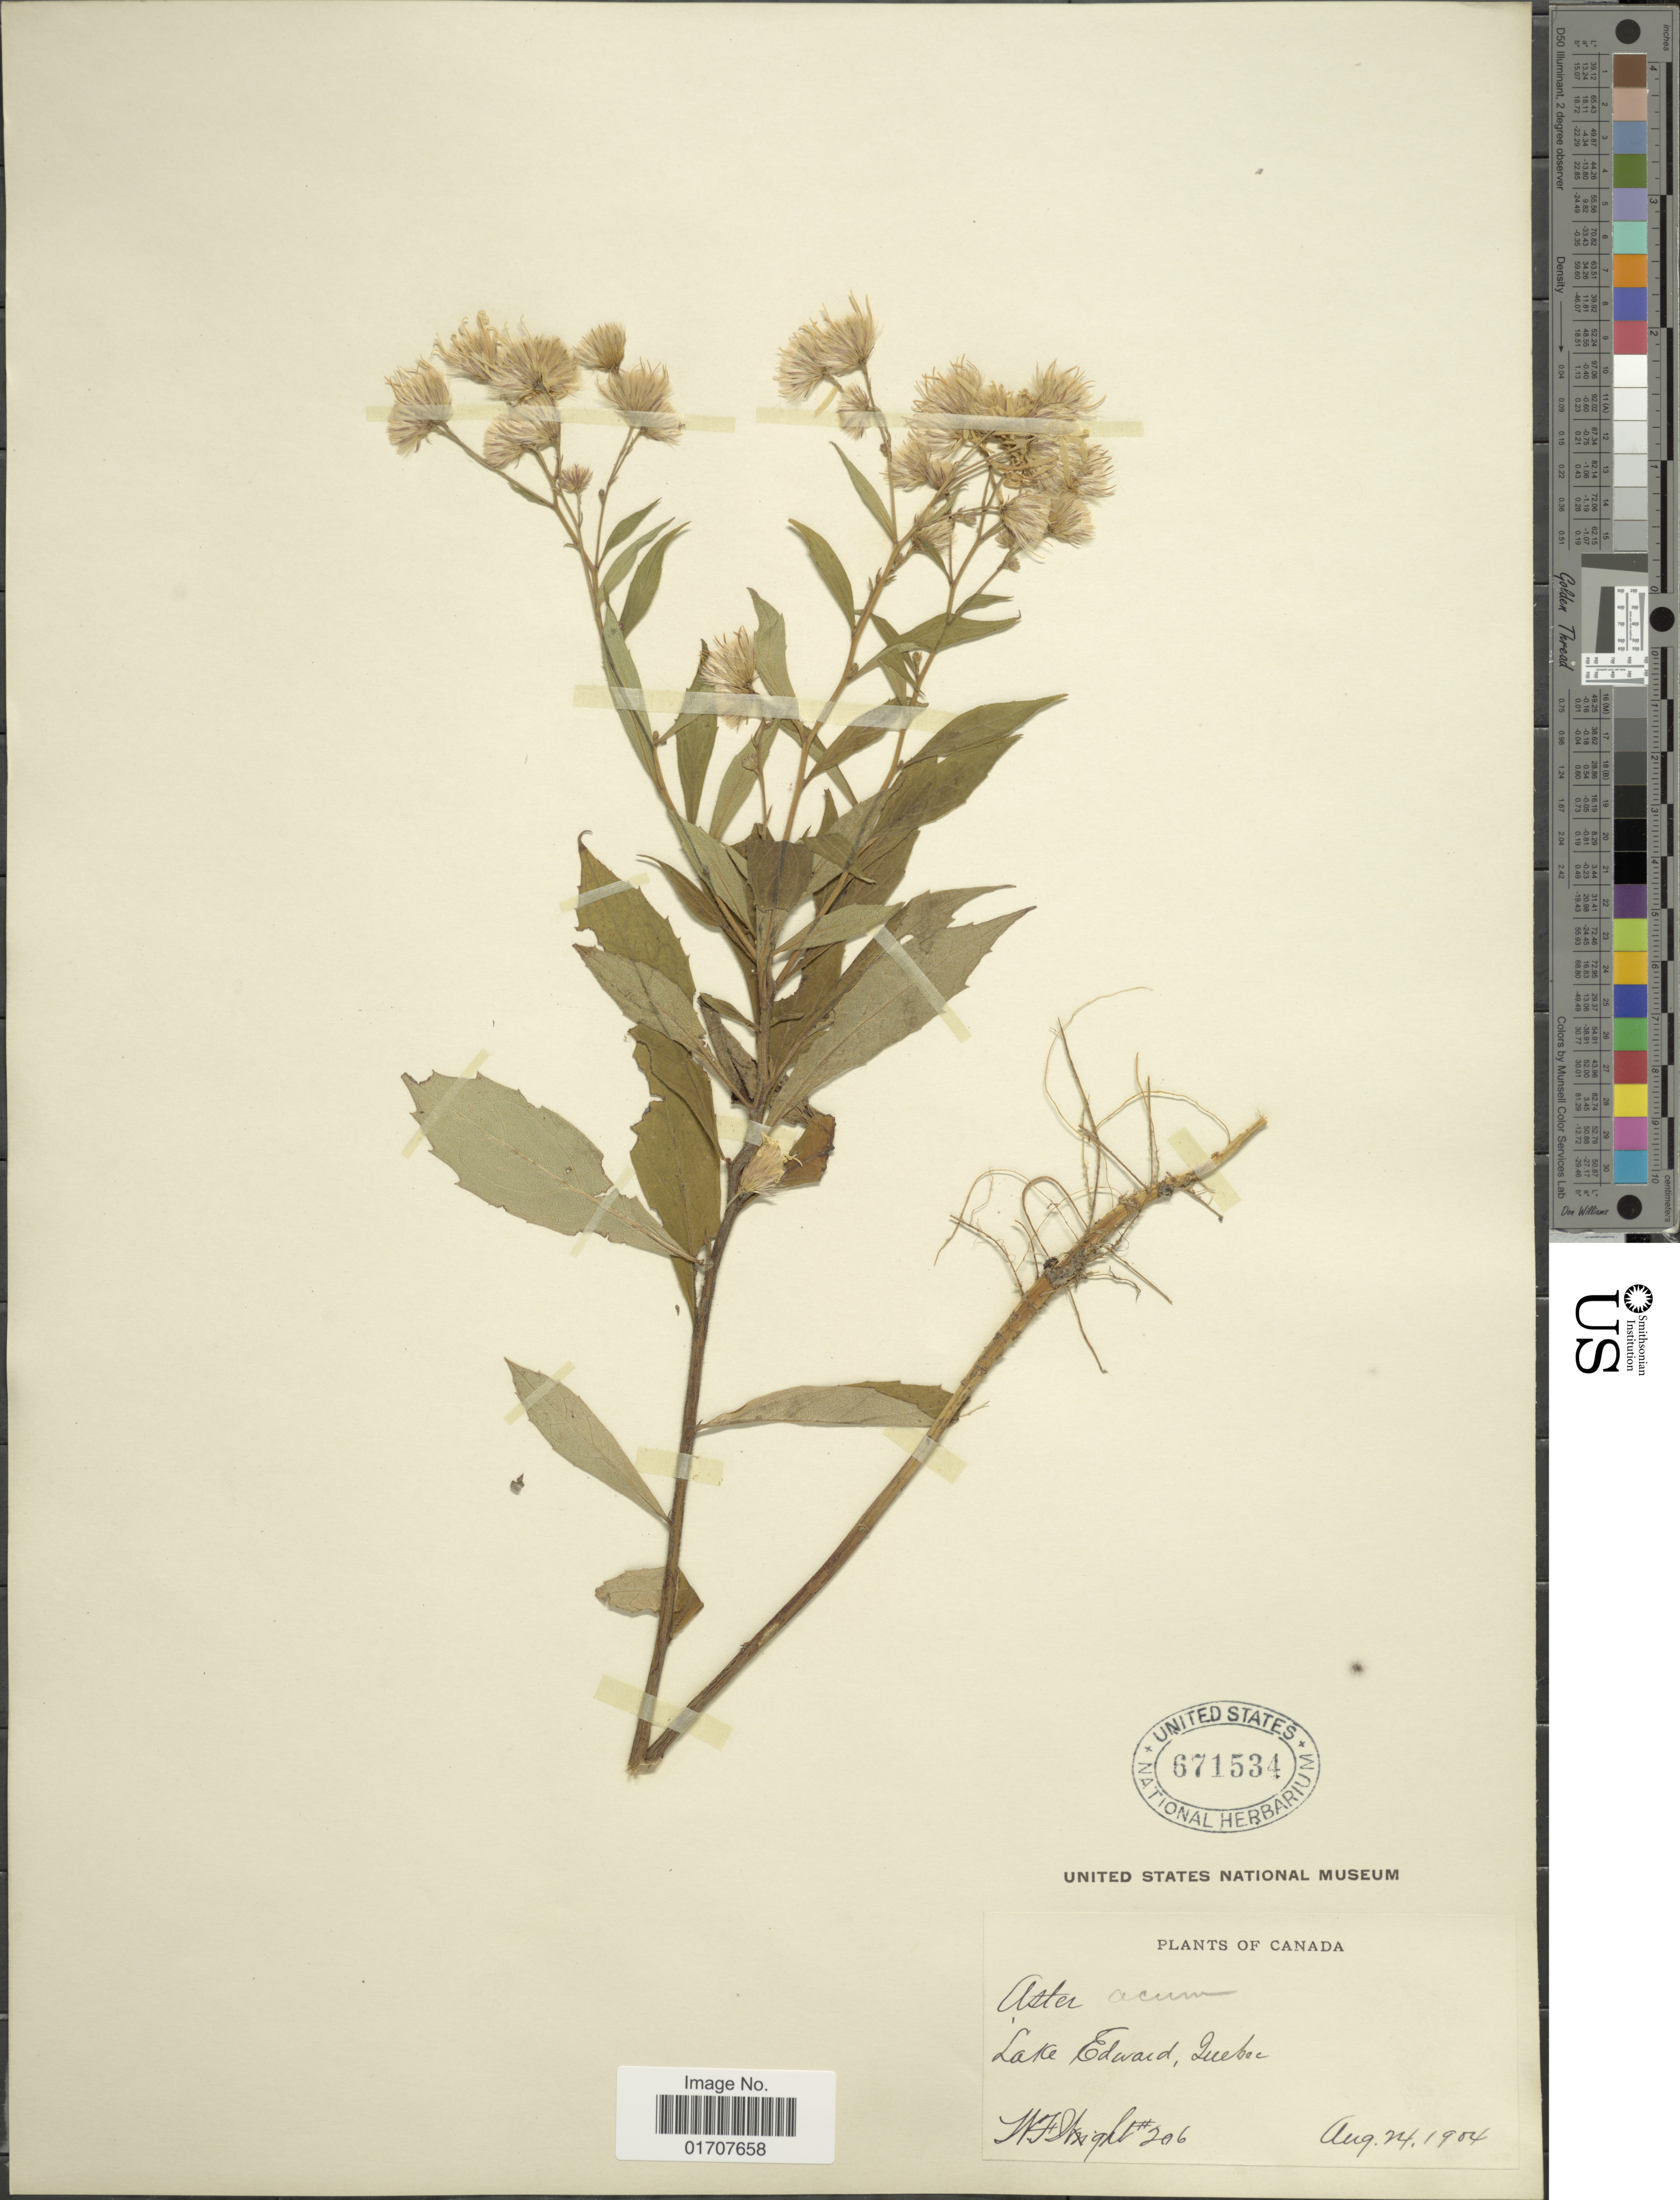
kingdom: Plantae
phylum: Tracheophyta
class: Magnoliopsida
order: Asterales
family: Asteraceae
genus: Oclemena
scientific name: Oclemena acuminata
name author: (Michx.) Greene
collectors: W. F. Wright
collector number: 206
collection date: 1904-08-24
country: Canada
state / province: Quebec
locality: Lake Edward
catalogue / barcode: US 671534